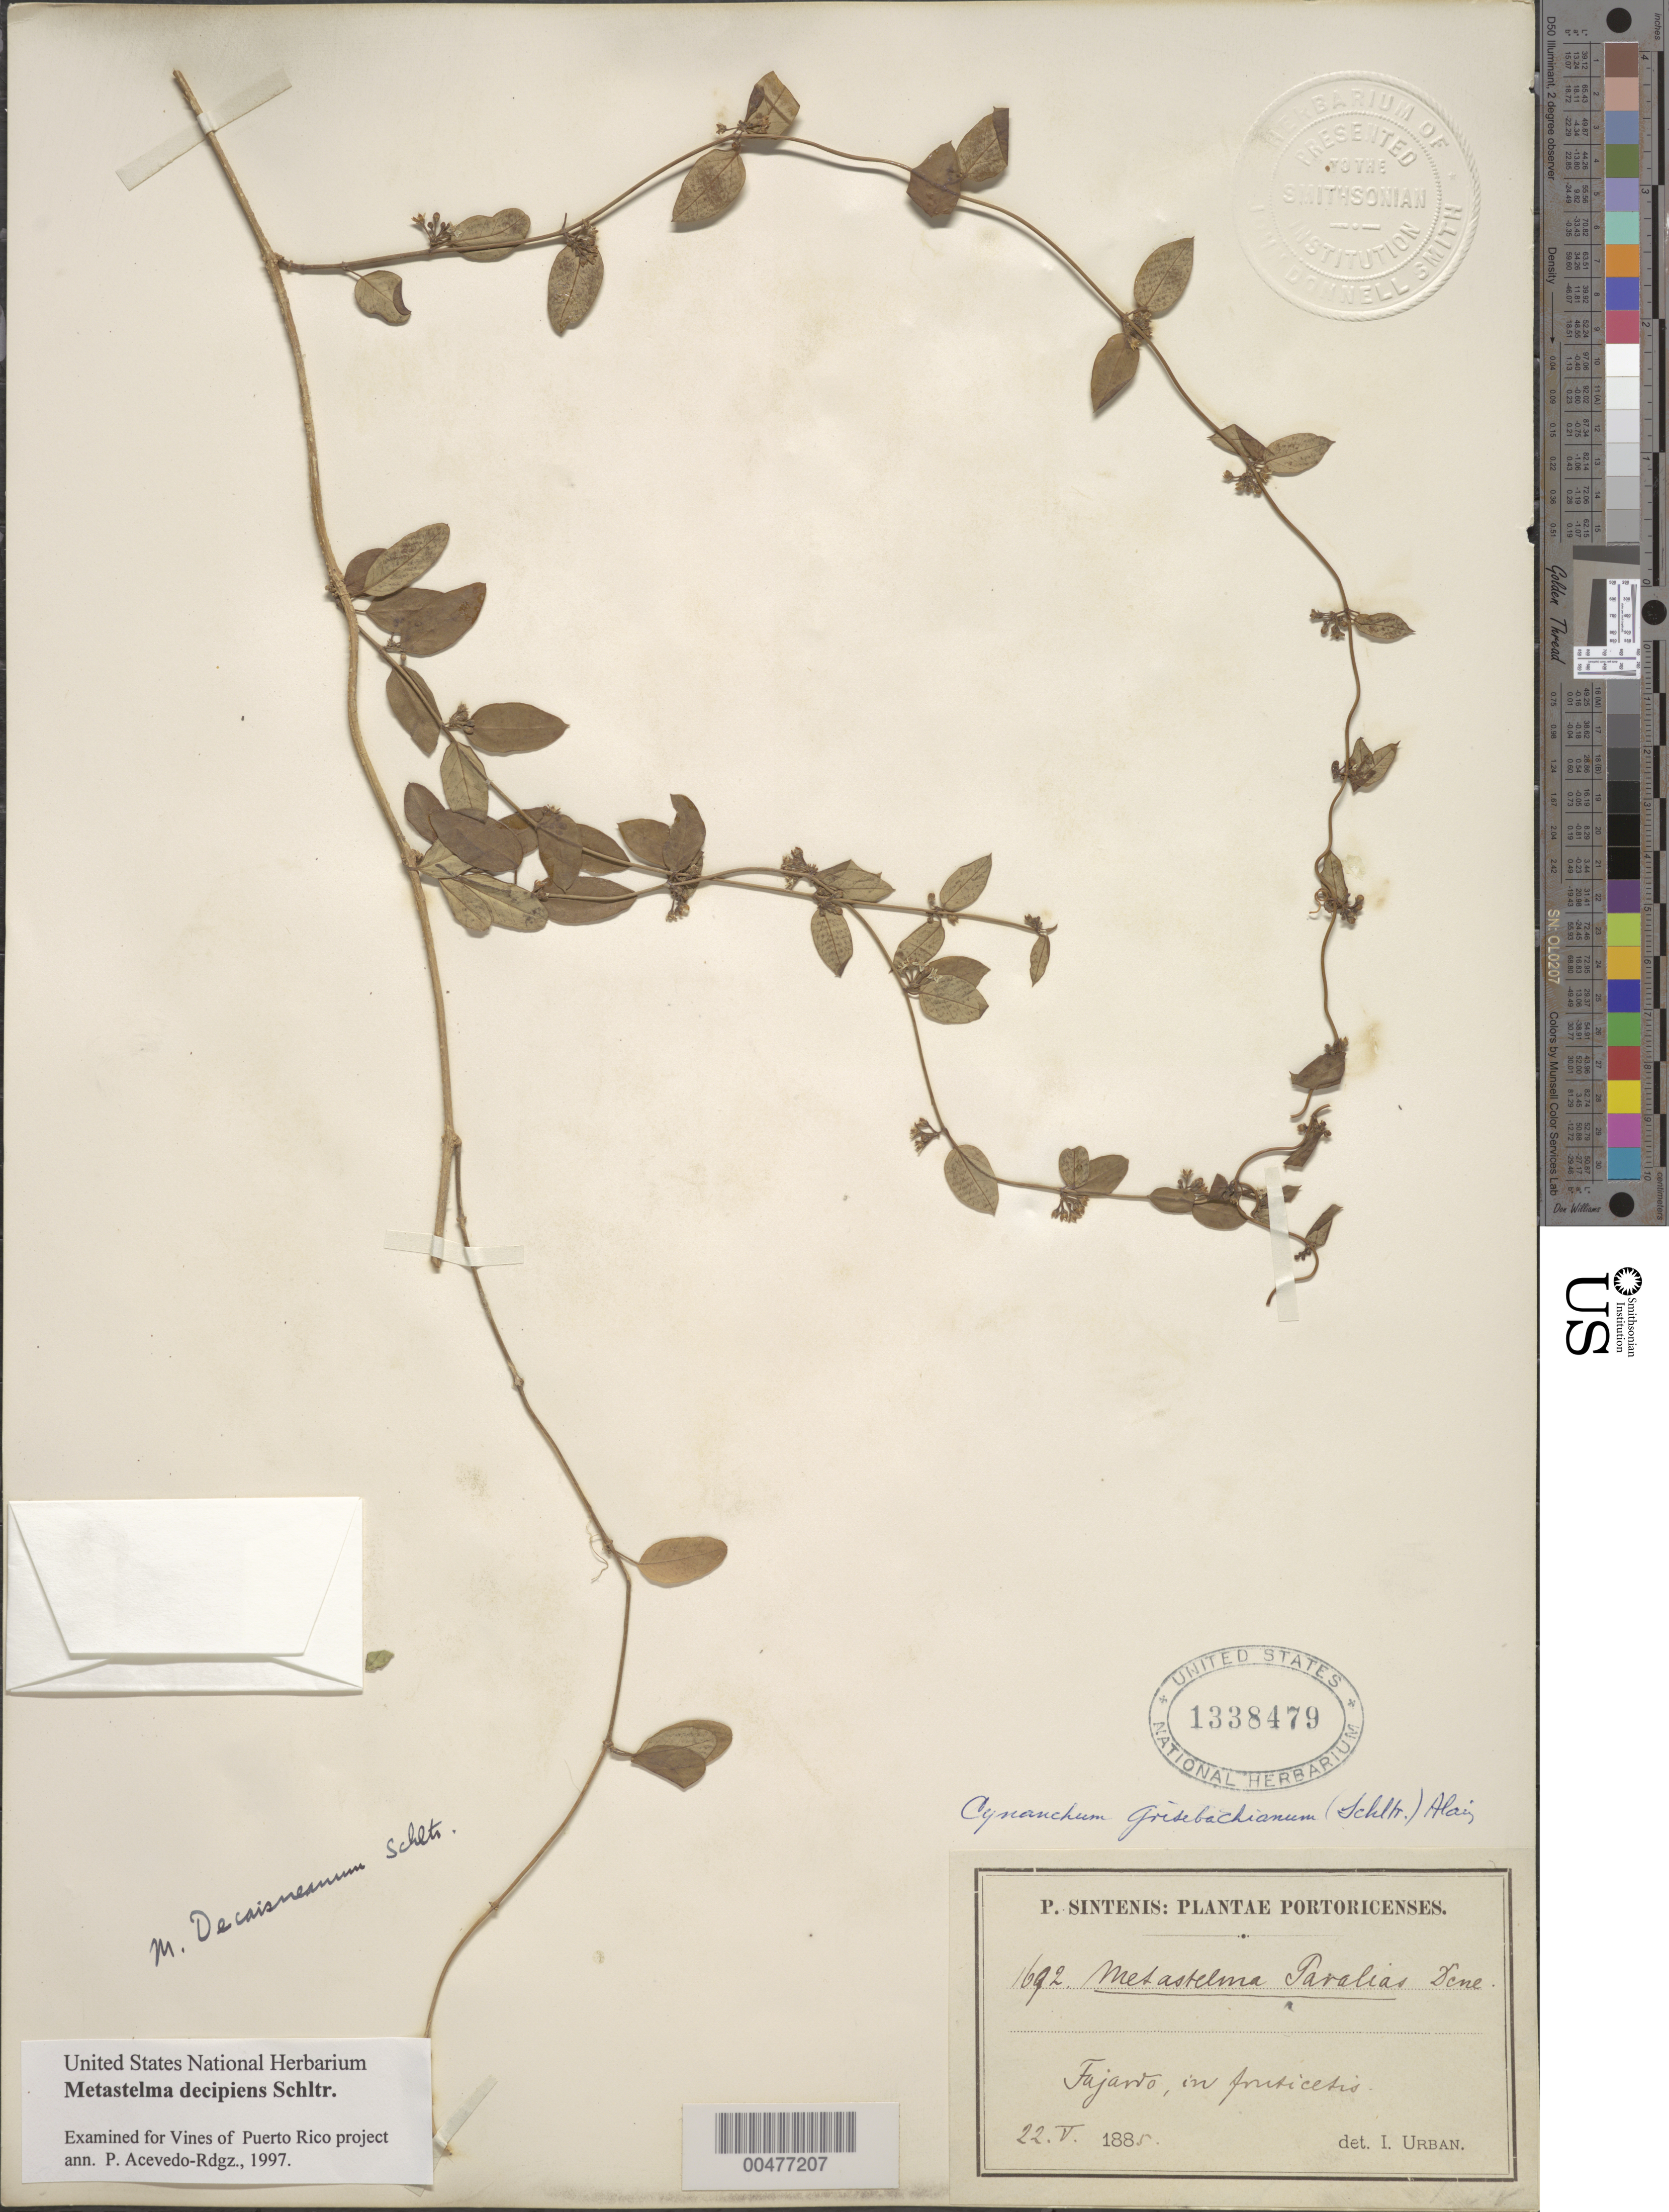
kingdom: Plantae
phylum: Tracheophyta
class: Magnoliopsida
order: Gentianales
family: Apocynaceae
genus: Cynanchum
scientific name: Cynanchum grisebachianum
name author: (Schltr.) Alain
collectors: P. Sintenis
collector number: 1692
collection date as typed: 22 May 1885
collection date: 1885-05-22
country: Puerto Rico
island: Greater Antilles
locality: Fajardo.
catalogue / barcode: US 1338479